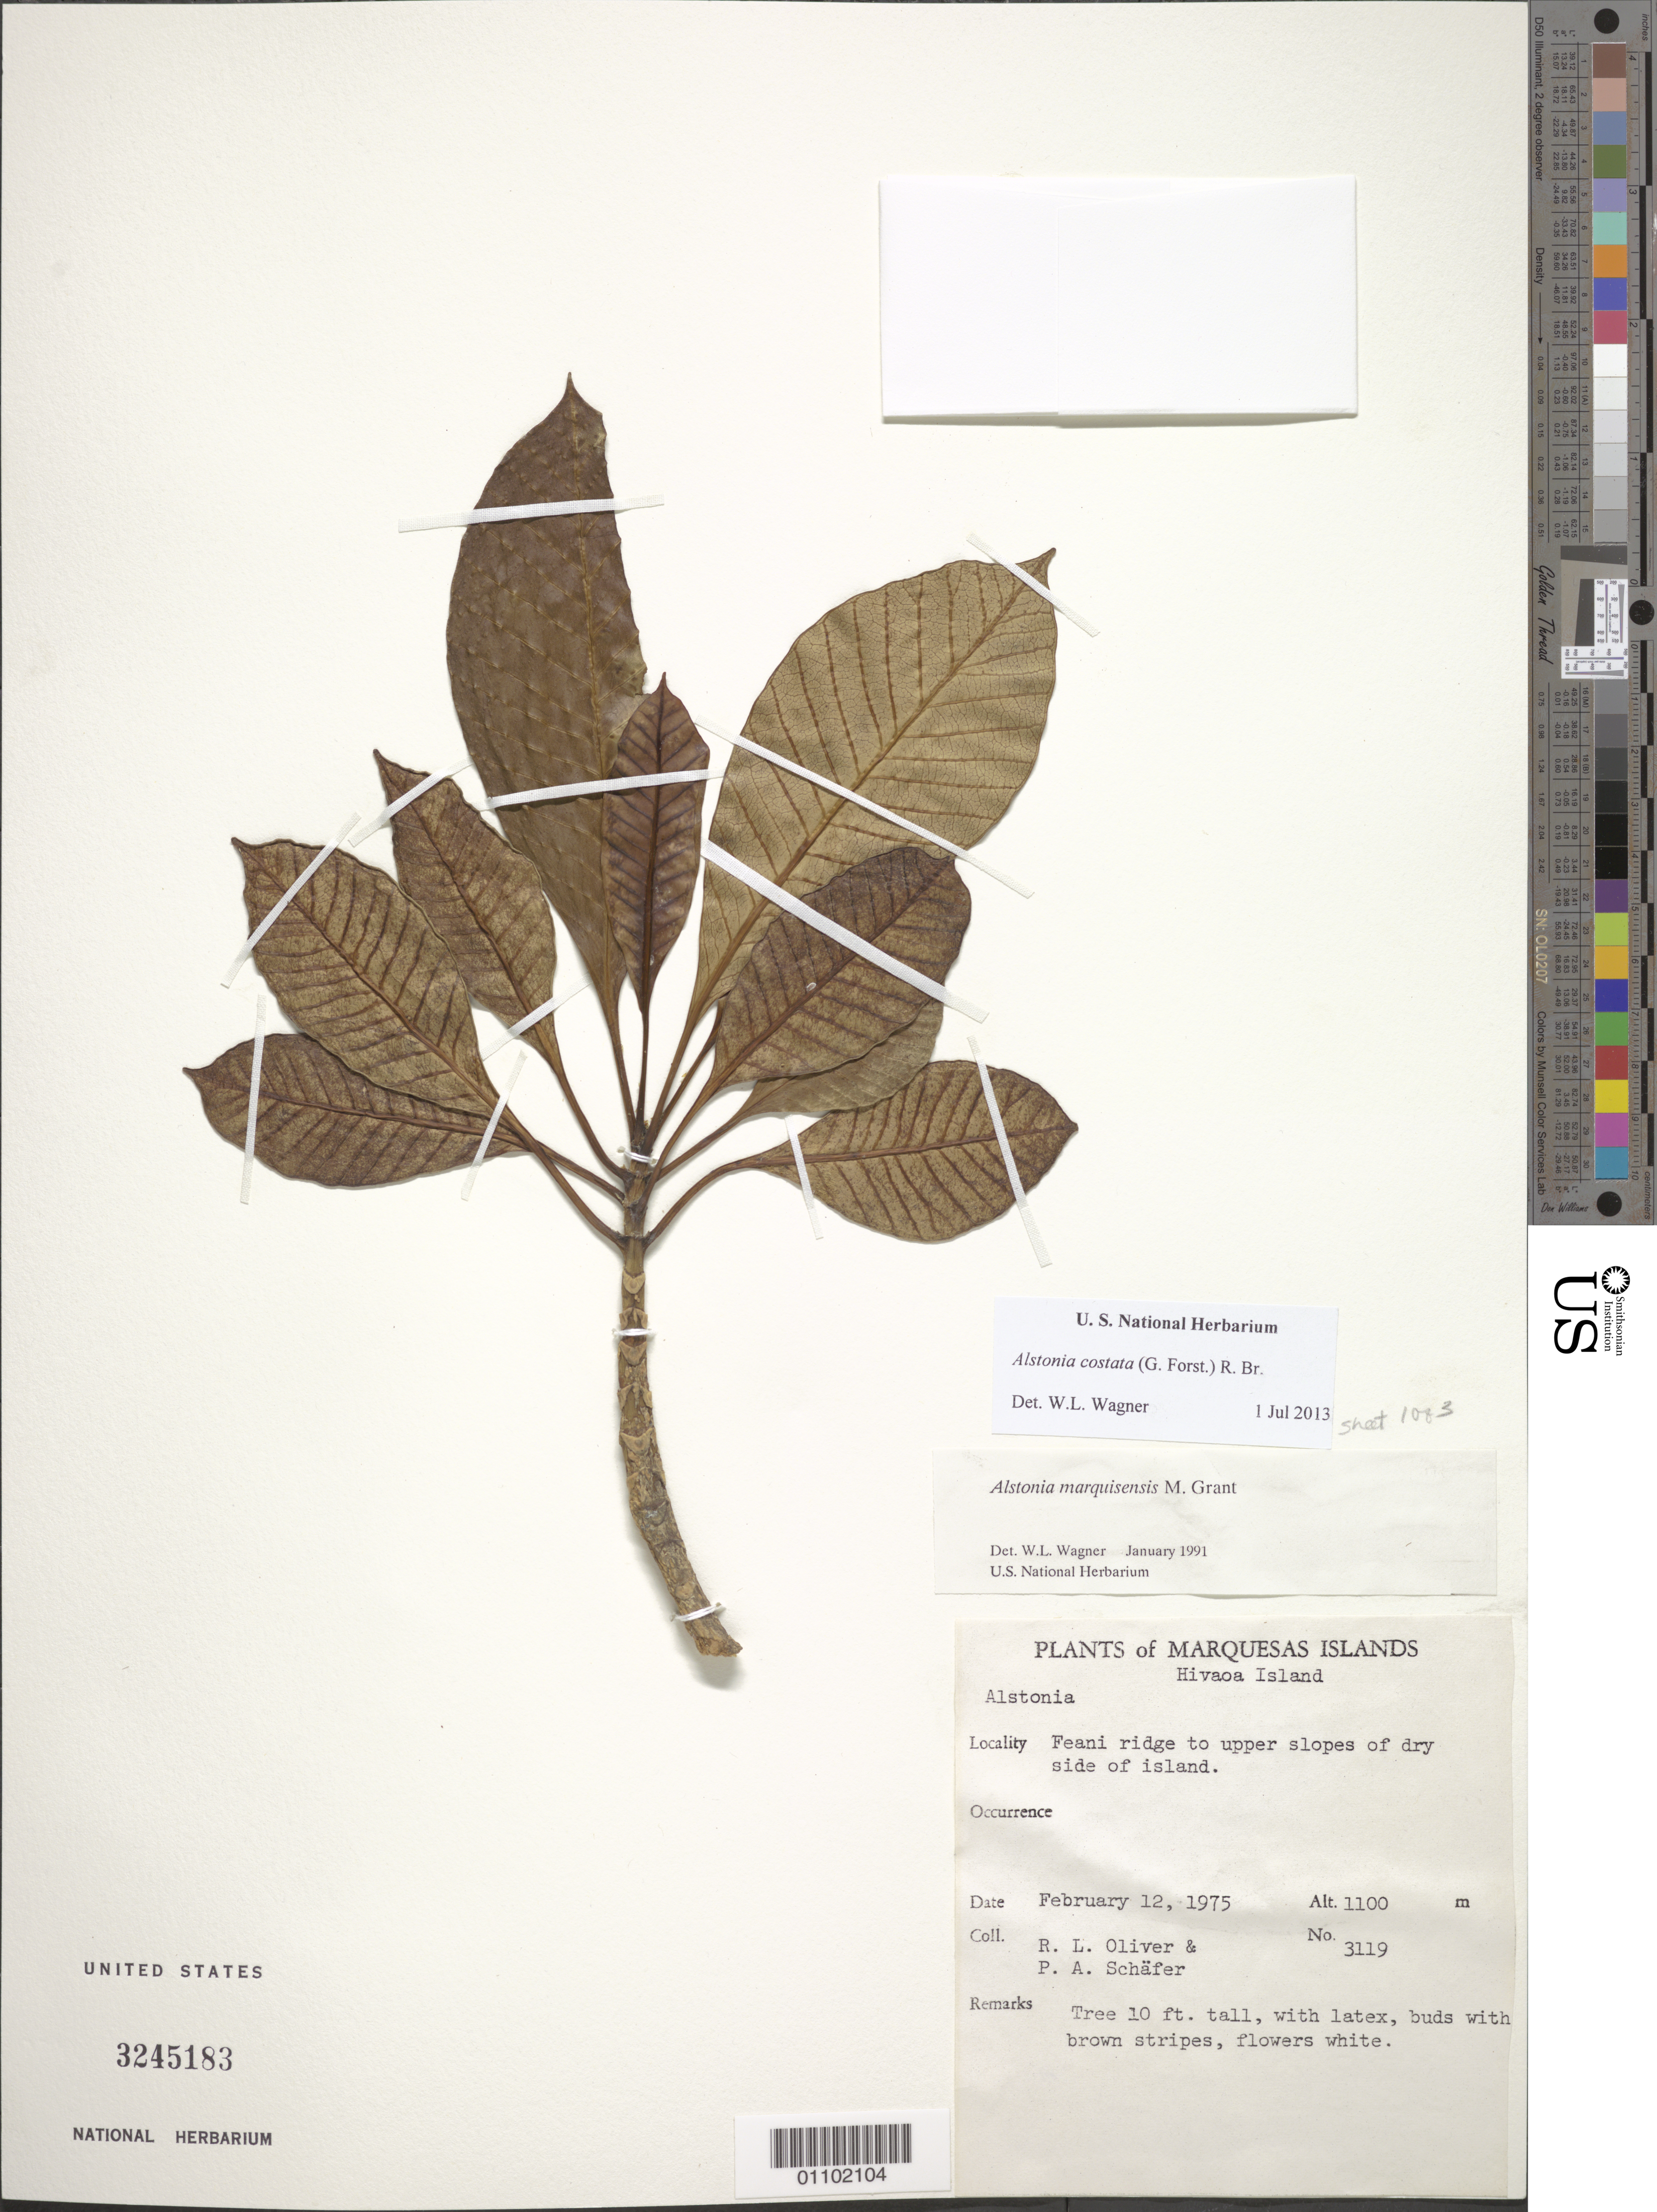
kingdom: Plantae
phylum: Tracheophyta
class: Magnoliopsida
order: Gentianales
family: Apocynaceae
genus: Alstonia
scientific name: Alstonia costata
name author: (G. Forst.) R. Br.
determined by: Lorence, David H., (PTBG), National Tropical Botanical Garden (UNITED STATES)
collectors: R. L. Oliver & P. A. Schäfer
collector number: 3119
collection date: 1975-02-12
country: French Polynesia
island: Hiva Oa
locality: Feani ridge to upper slopes of dry side of island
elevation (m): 1100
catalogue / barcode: US 3245183